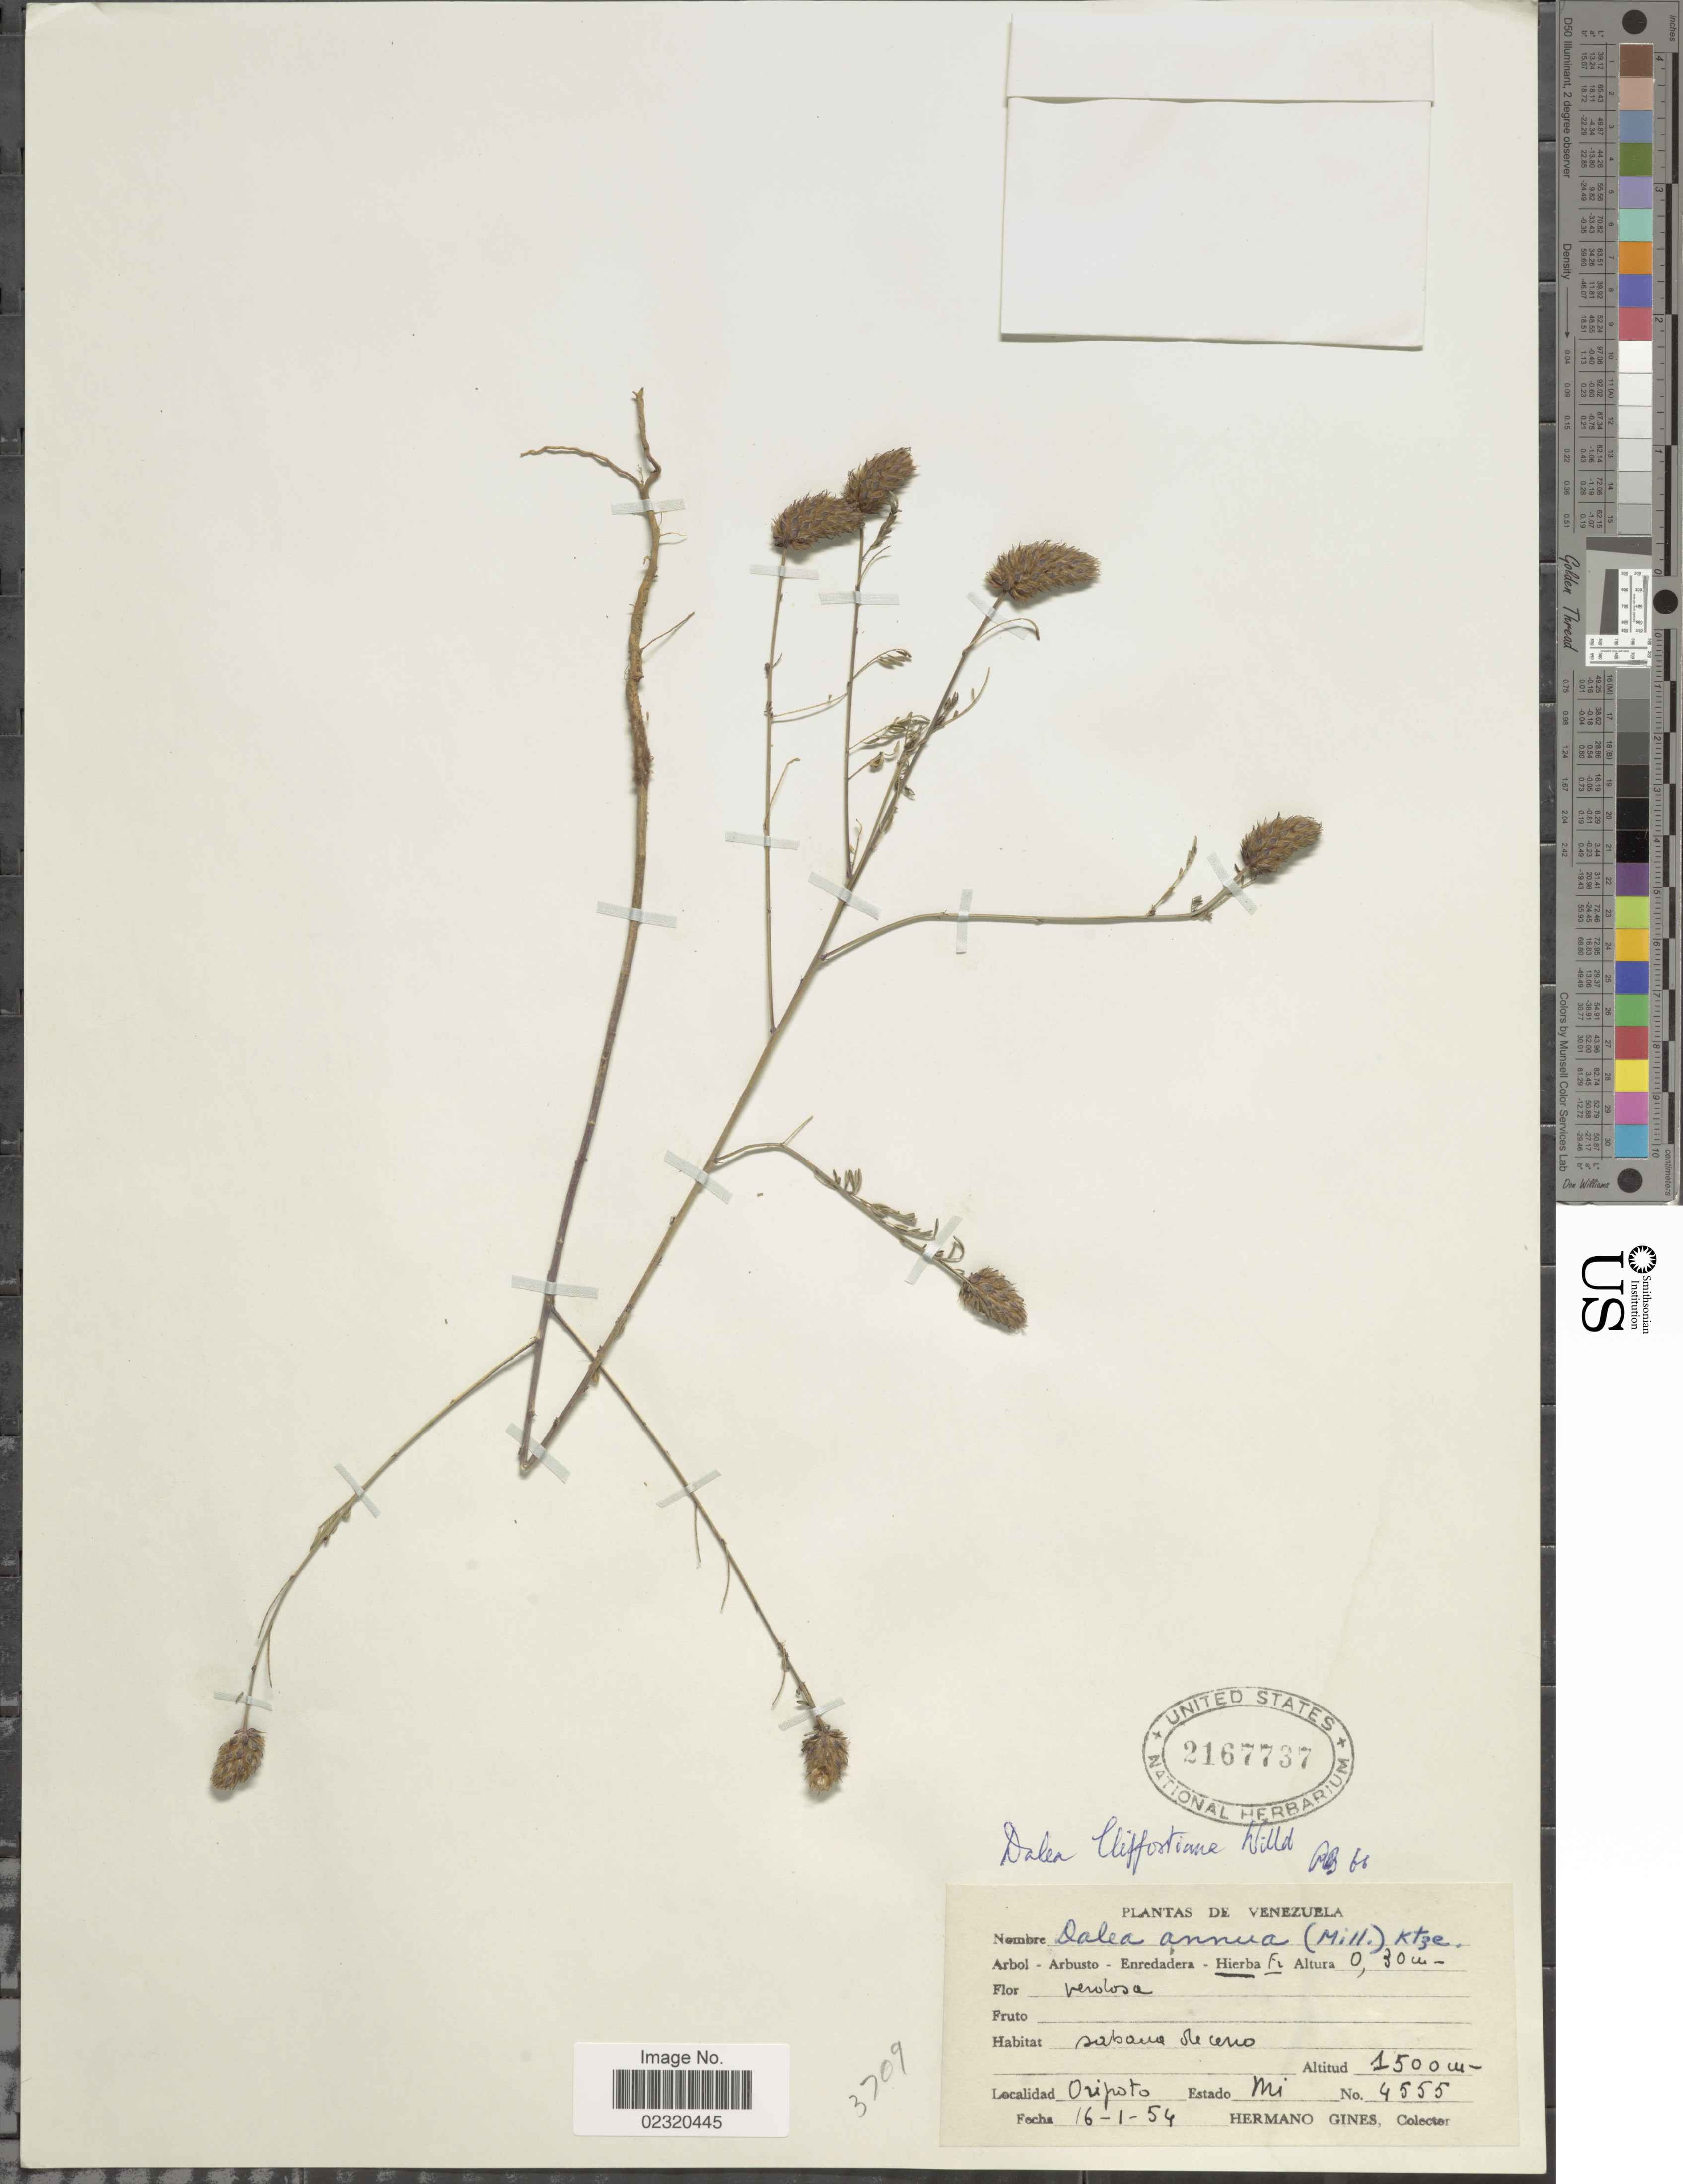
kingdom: Plantae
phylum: Tracheophyta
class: Magnoliopsida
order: Fabales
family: Fabaceae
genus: Dalea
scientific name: Dalea cliffortiana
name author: Willd.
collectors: Bro. Gines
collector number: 4555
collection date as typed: Transcribed d/m/y: 16/1/54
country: Venezuela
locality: Oripoto, Estado Mi.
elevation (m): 1500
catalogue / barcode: US 2167737